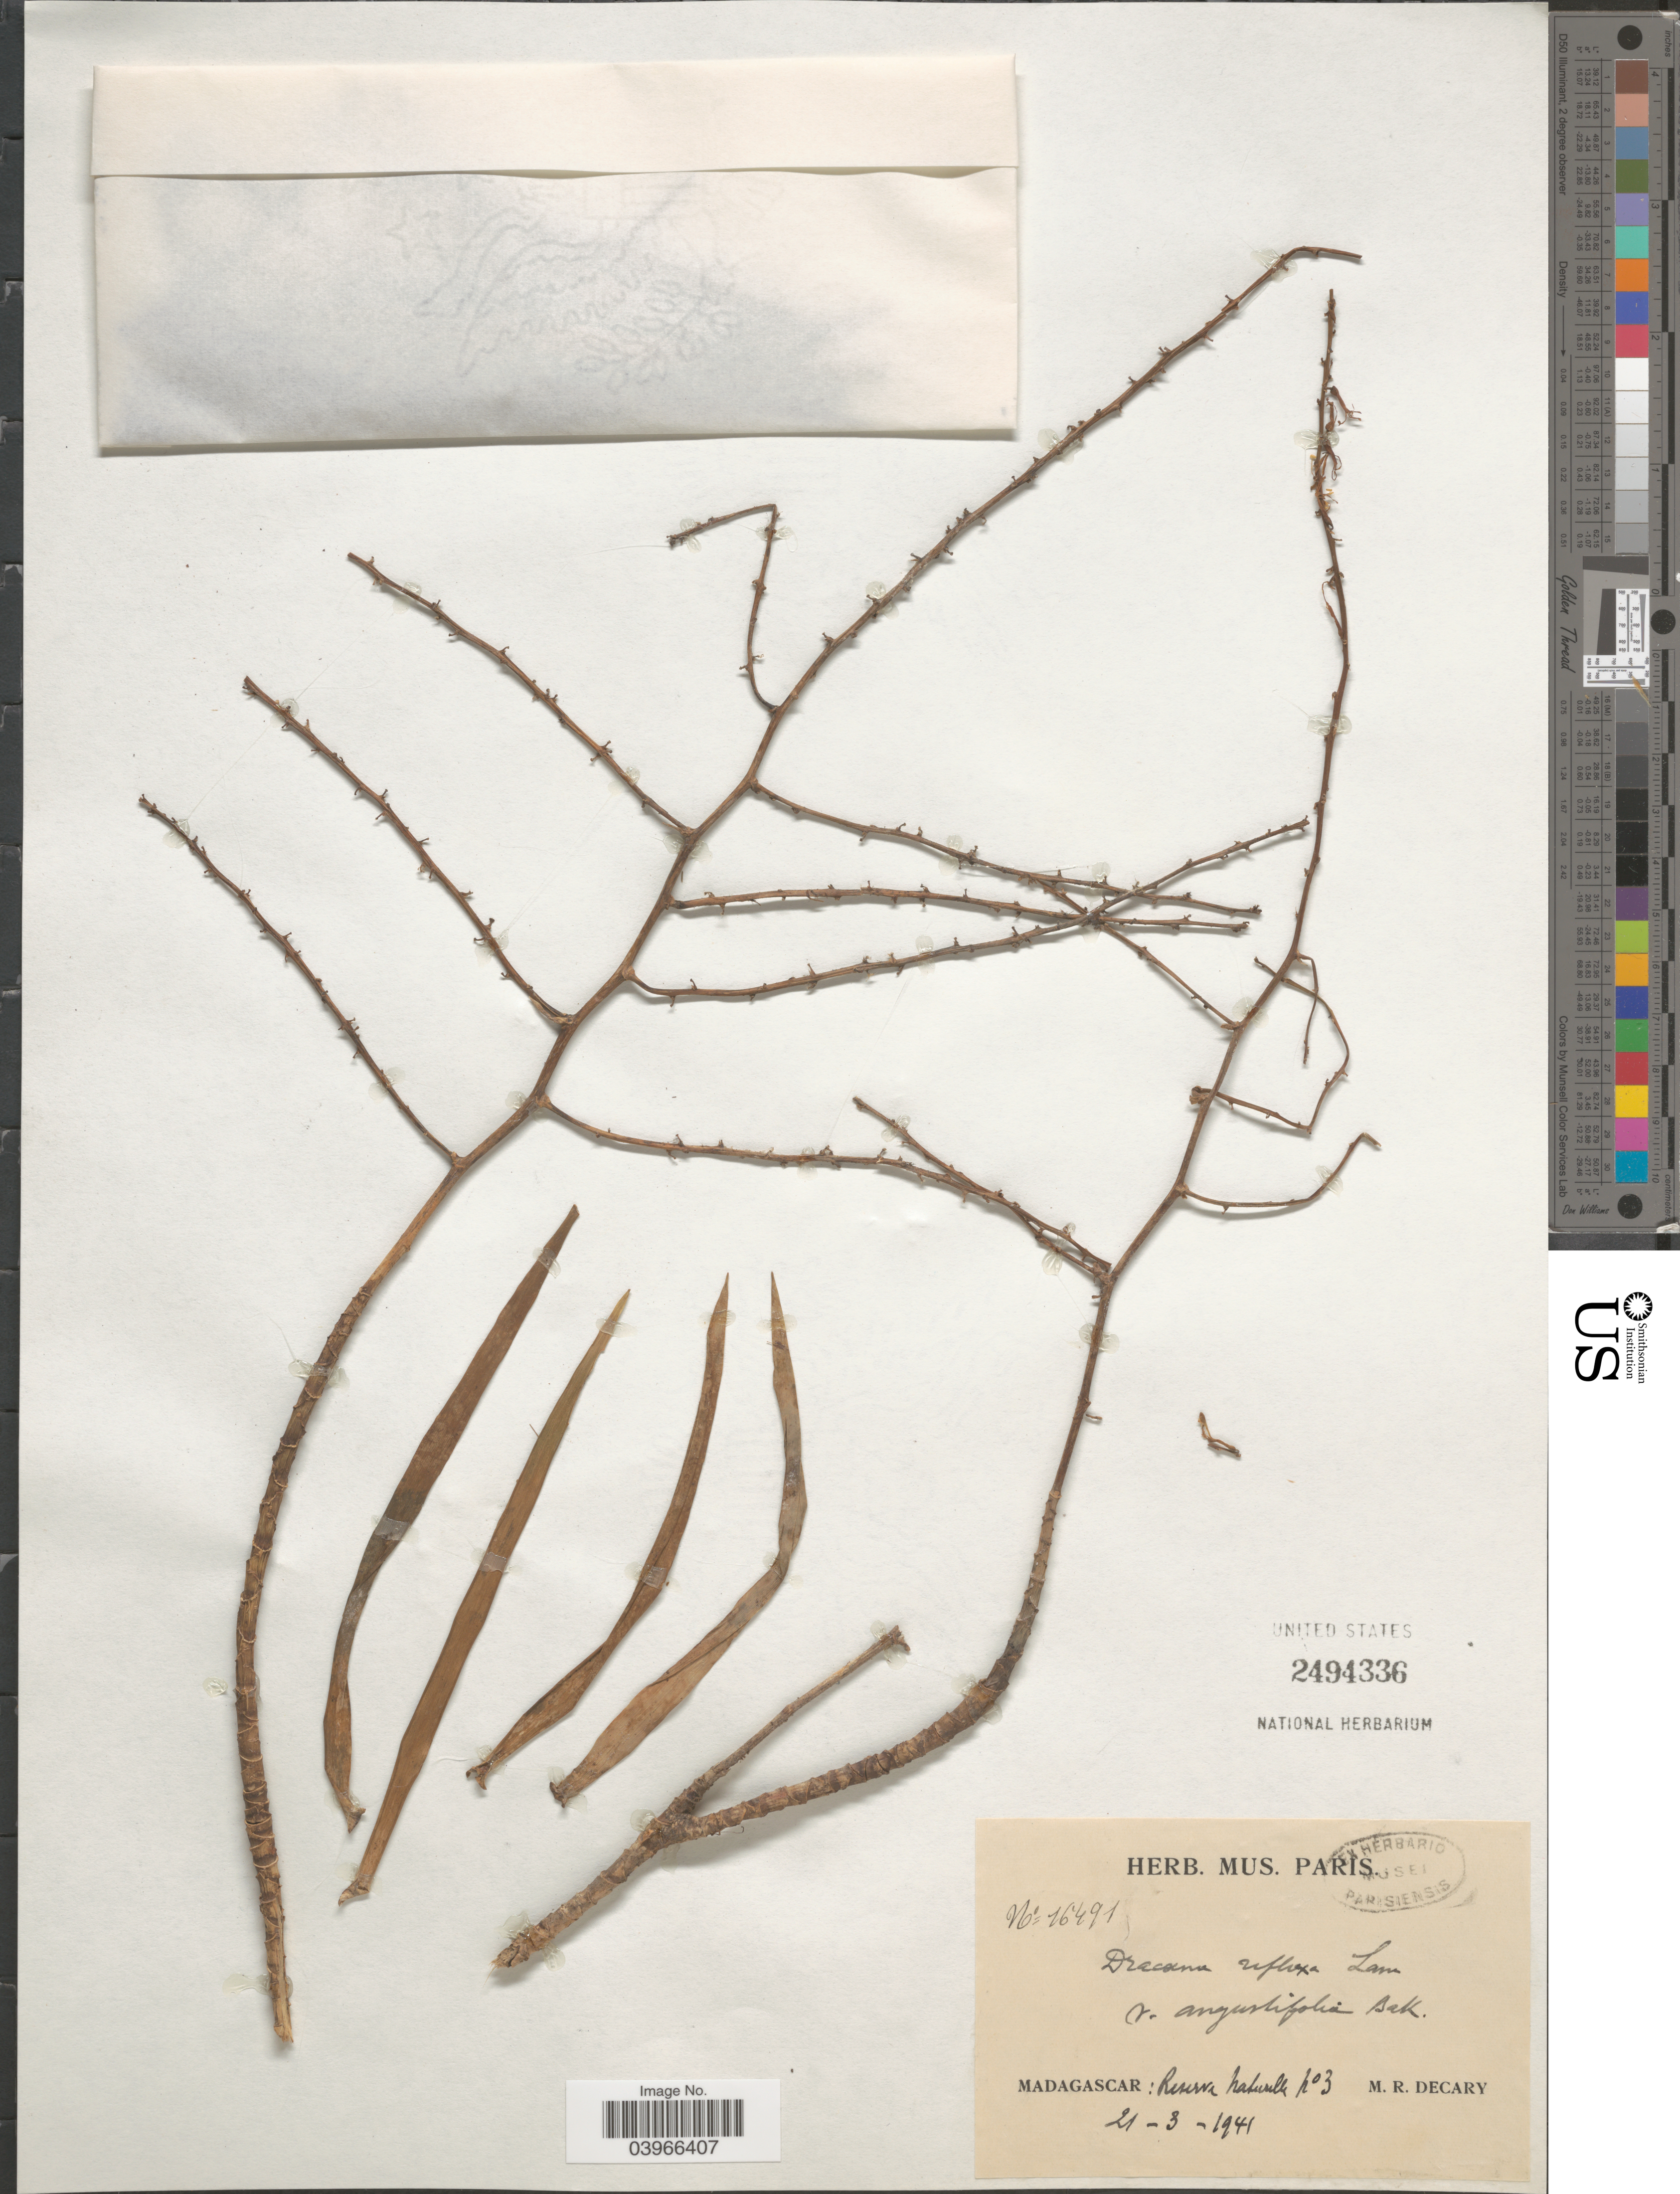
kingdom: Plantae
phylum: Tracheophyta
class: Liliopsida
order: Asparagales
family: Asparagaceae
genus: Dracaena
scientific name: Dracaena reflexa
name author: Lam.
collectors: R. Decary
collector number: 16491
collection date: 1941-03-21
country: Madagascar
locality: Reserva Naturelle No 3.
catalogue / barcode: US 2494336